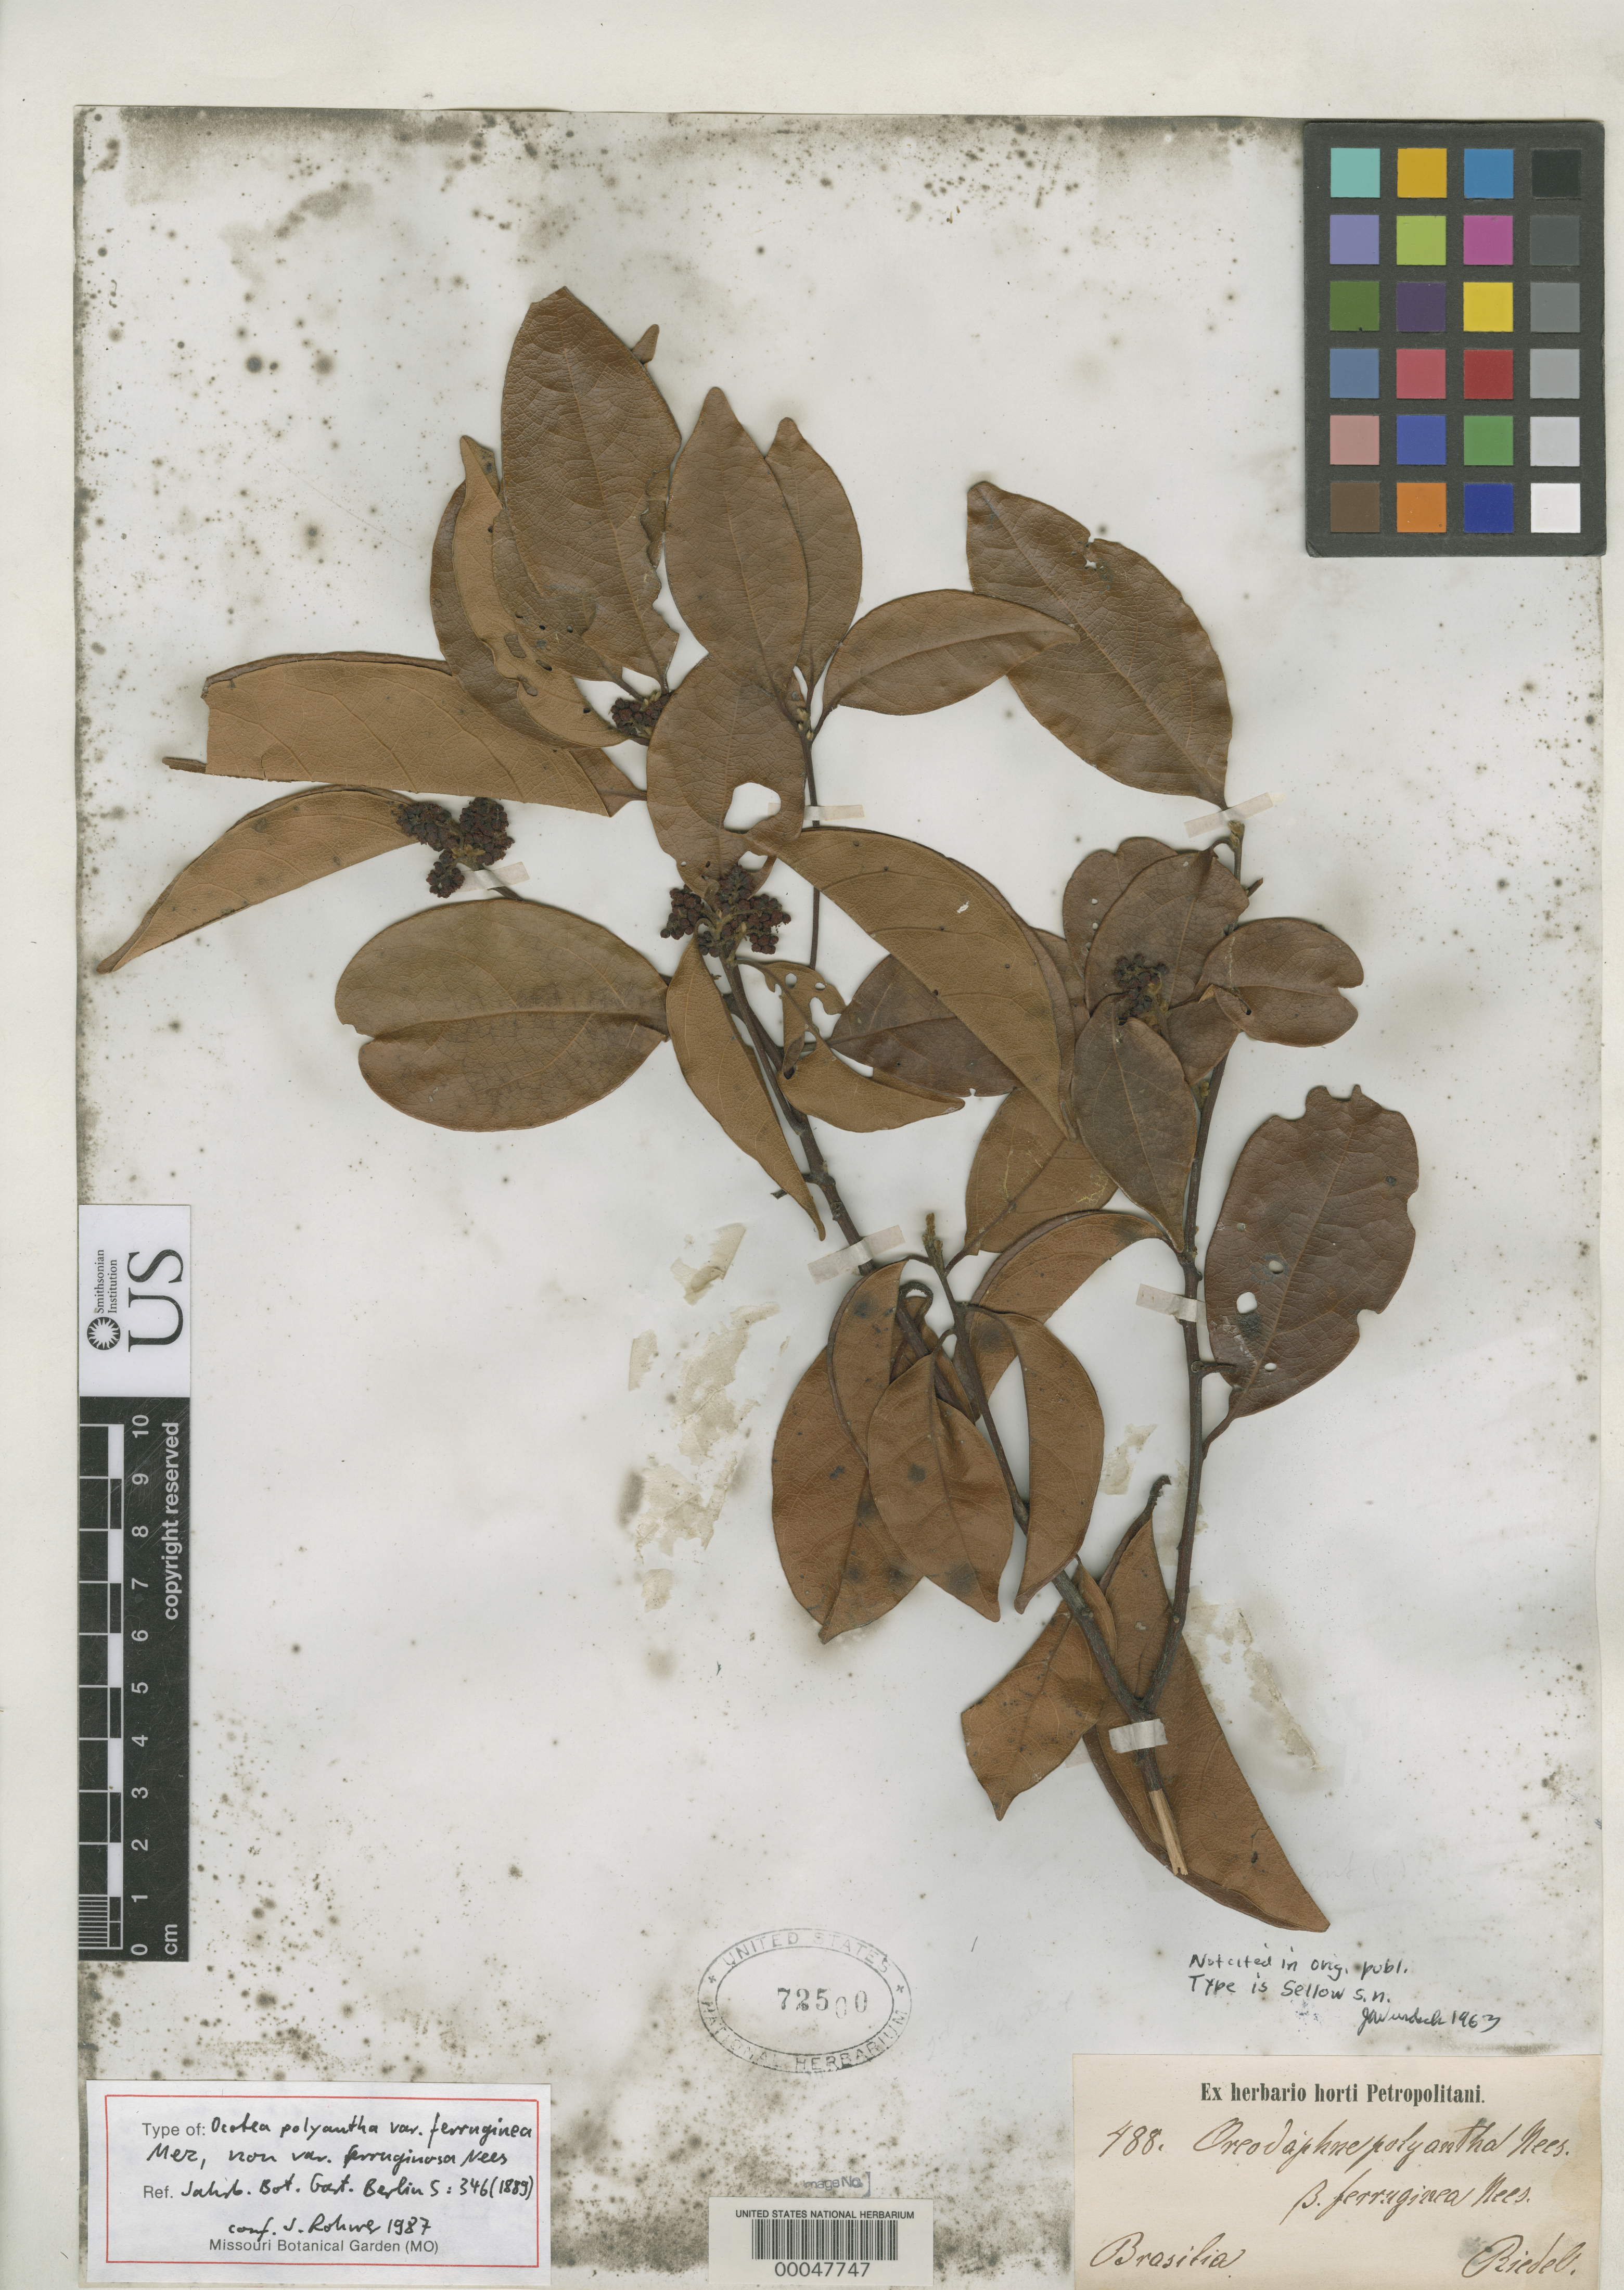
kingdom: Plantae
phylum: Tracheophyta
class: Magnoliopsida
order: Laurales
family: Lauraceae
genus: Ocotea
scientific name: Ocotea polyantha var. ferruginea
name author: Mez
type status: Type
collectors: F. Reidel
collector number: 488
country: Brazil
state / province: Minas Gerais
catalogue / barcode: US 72500